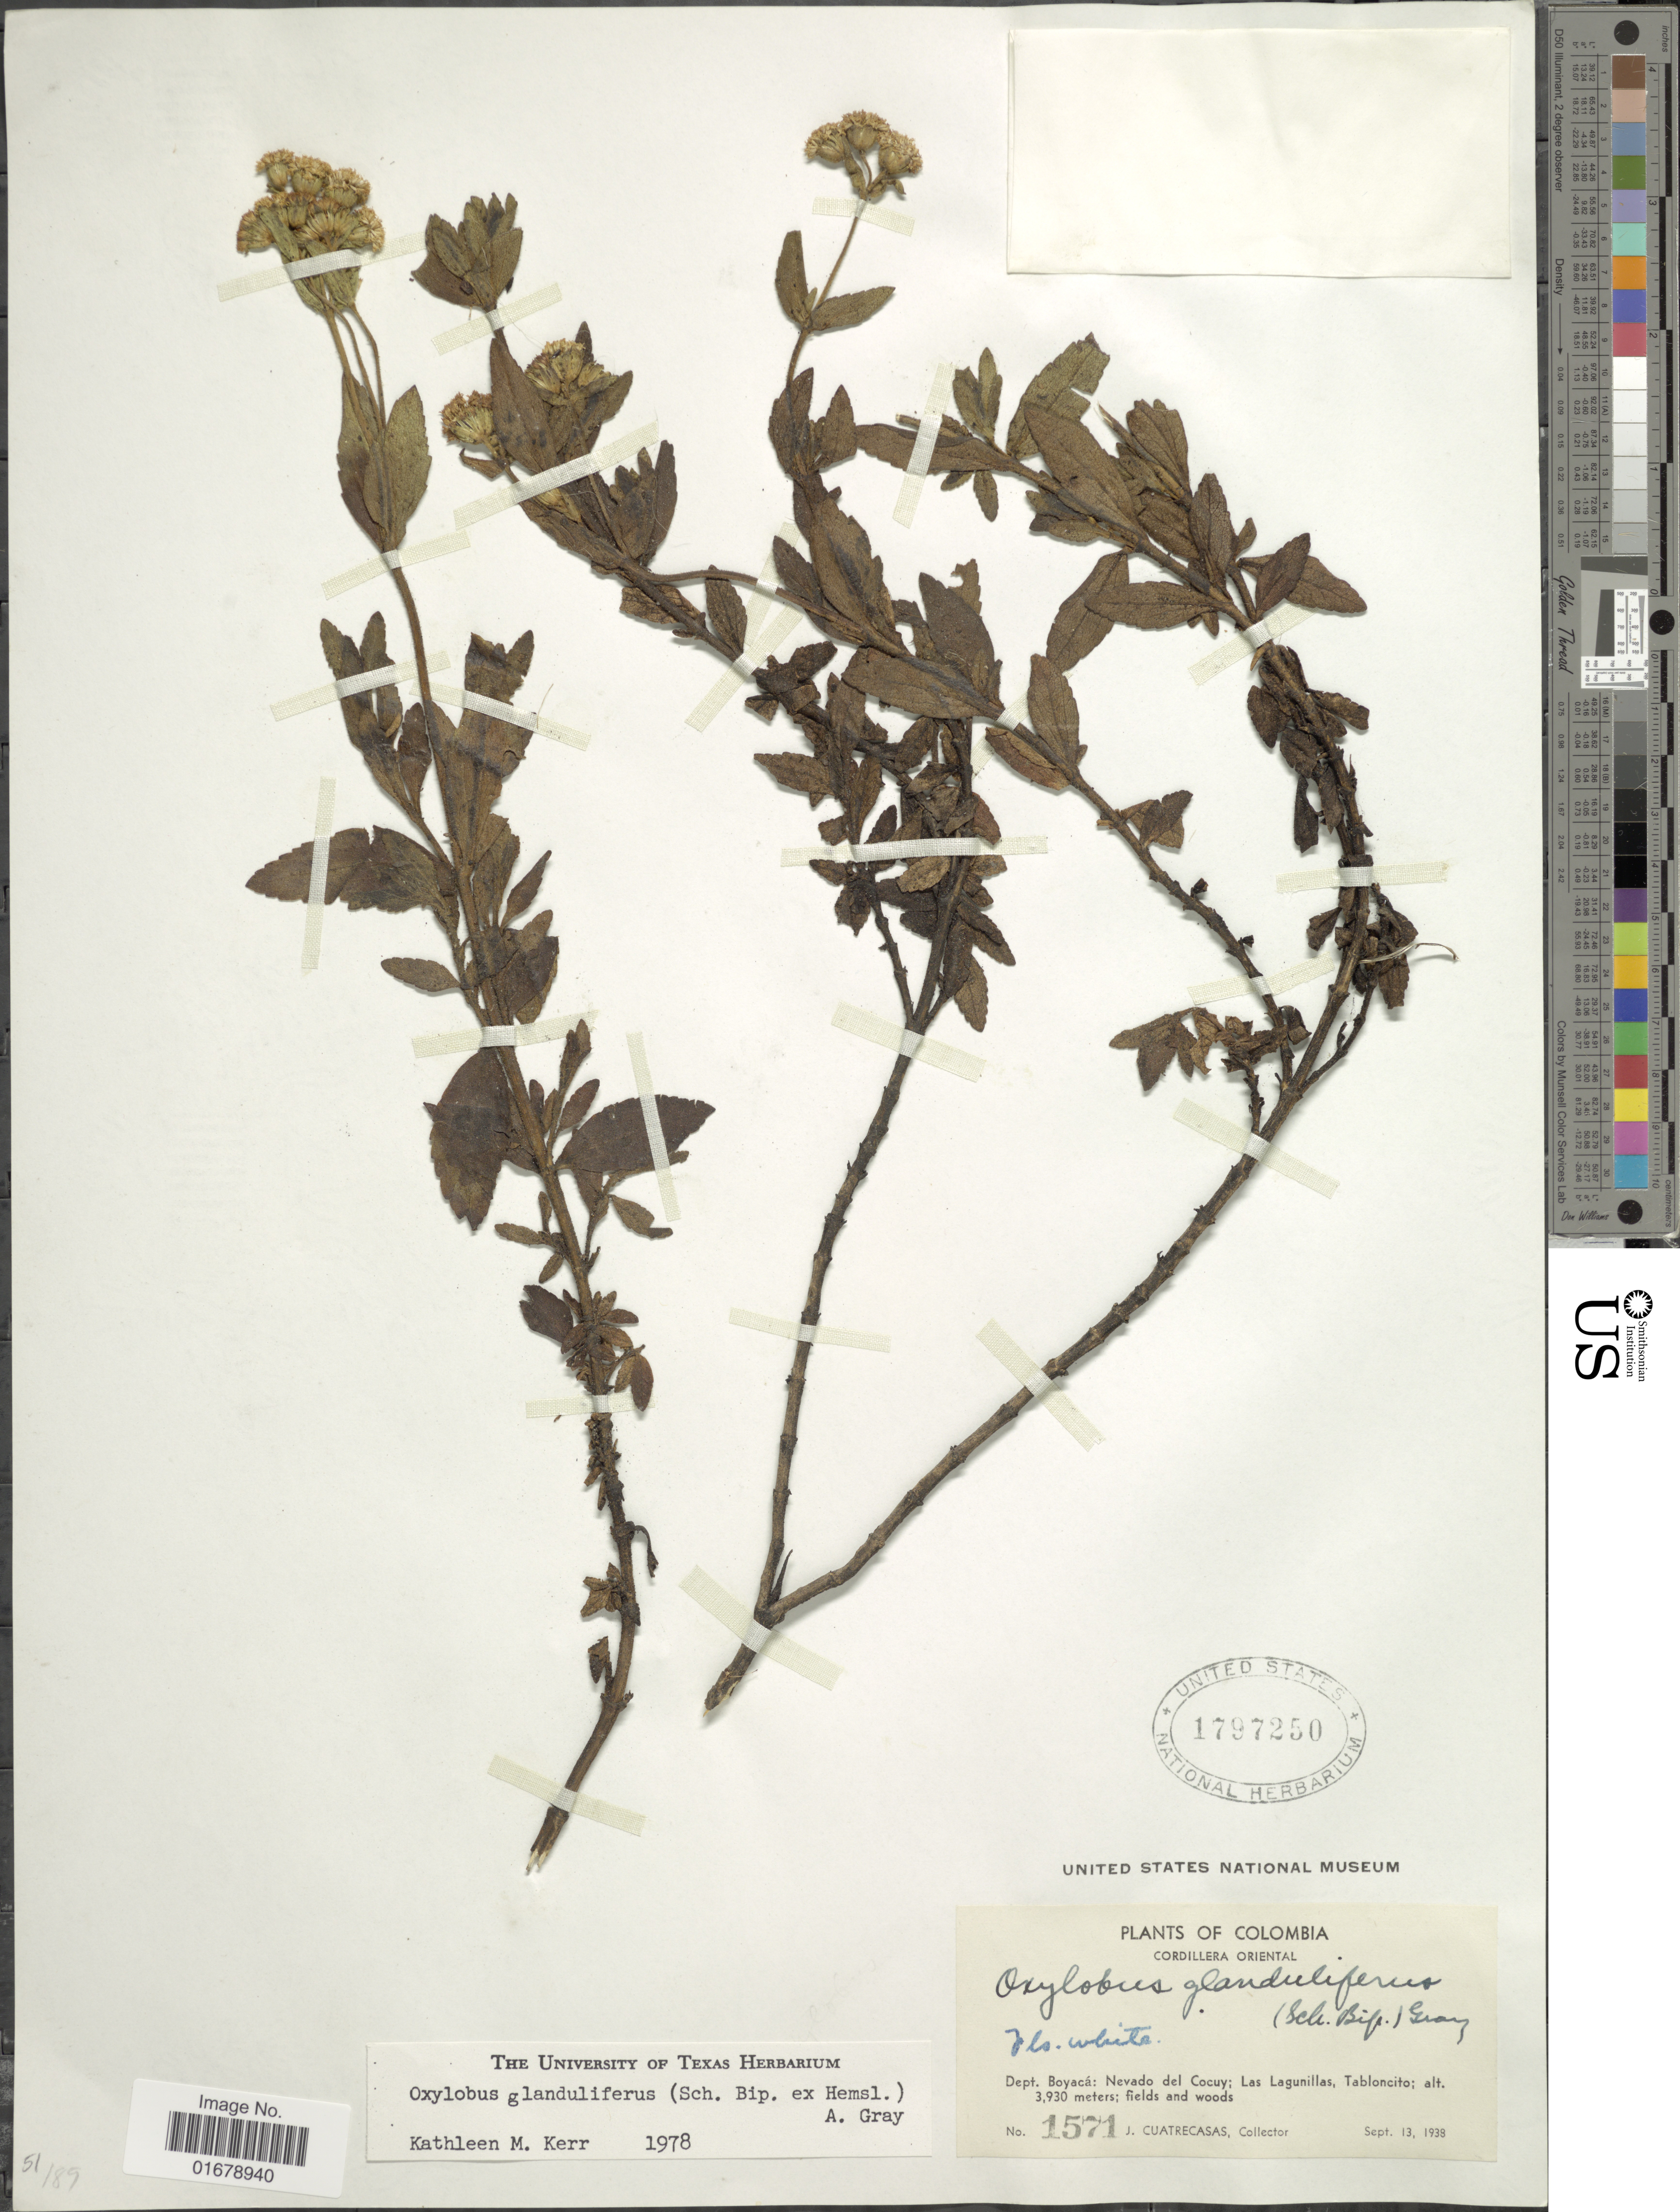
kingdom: Plantae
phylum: Tracheophyta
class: Magnoliopsida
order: Asterales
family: Asteraceae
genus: Oxylobus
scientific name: Oxylobus glanduliferus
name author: (Sch. Bip.) A. Gray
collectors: J. Cuatrecasas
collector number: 1571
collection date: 1938-09-13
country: Colombia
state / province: Boyacá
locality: Colombia. Cordillera Oriental. Dept. Boyacá; Nevado del Cocuy; Las Lagunnillas, Tabloncito. fields and woods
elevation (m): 3930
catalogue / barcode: US 1797250